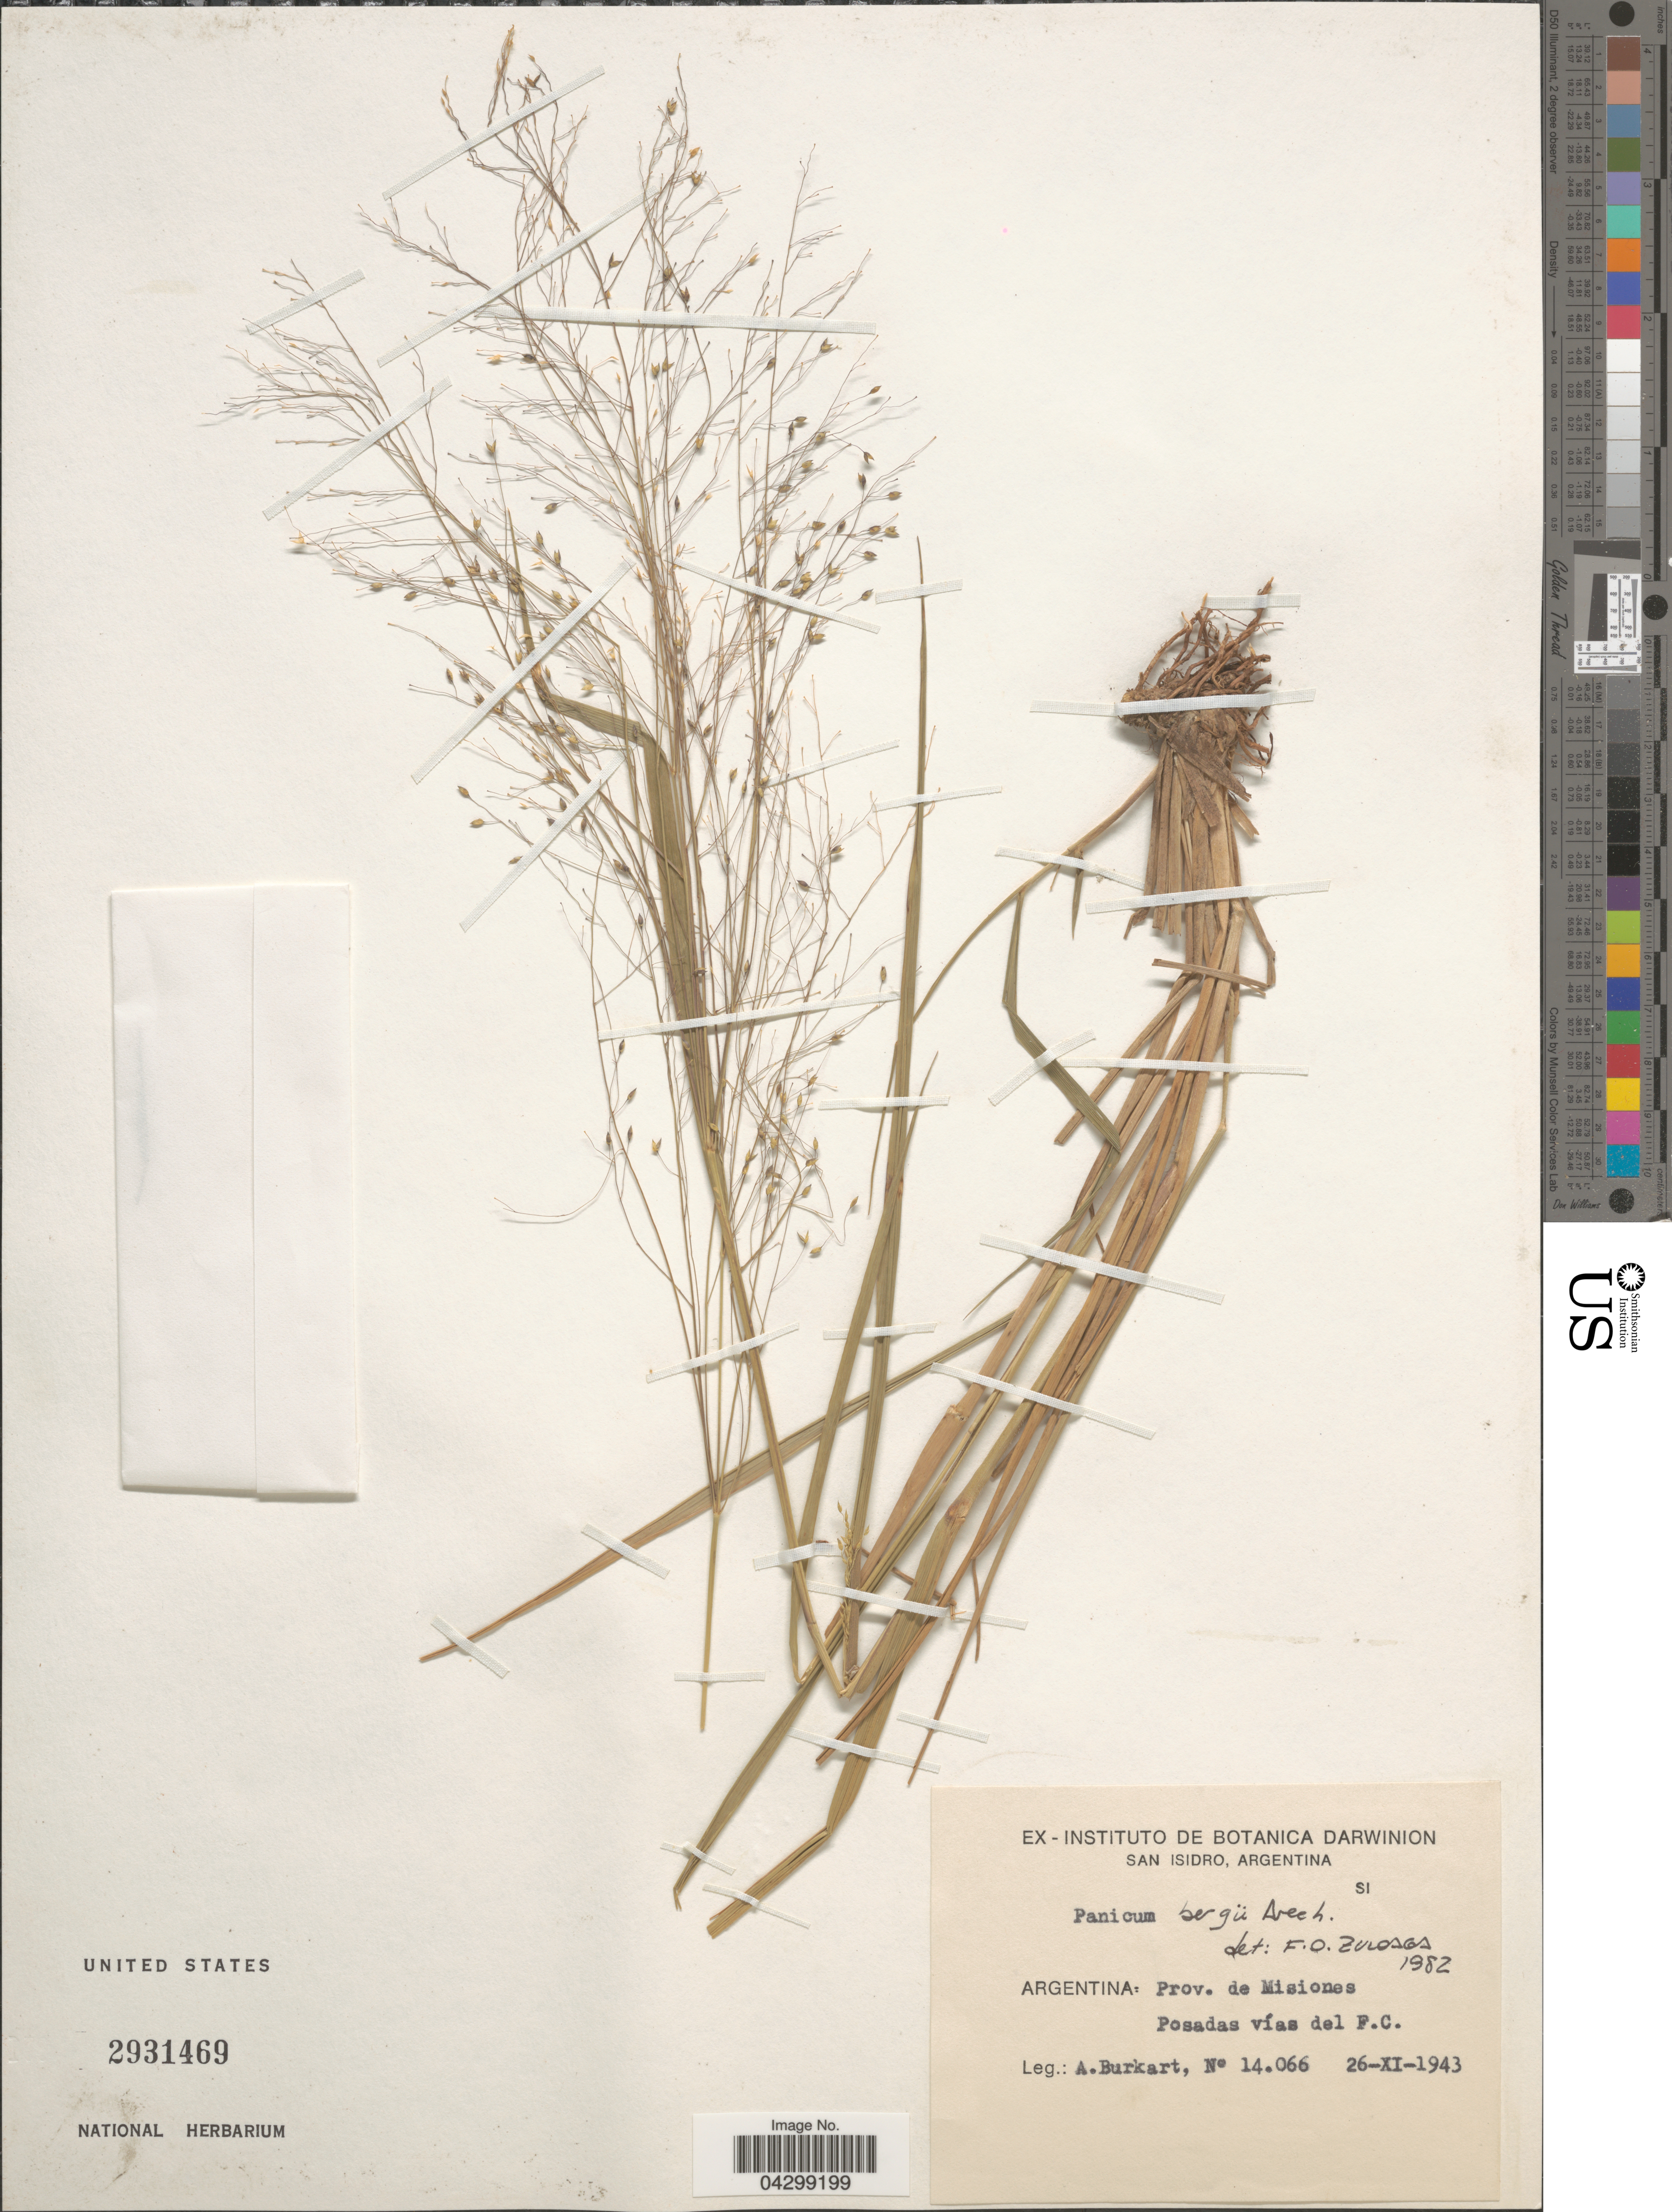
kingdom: Plantae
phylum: Tracheophyta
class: Liliopsida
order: Poales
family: Poaceae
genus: Panicum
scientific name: Panicum bergii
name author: Arechav.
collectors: A. E. Burkart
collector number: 14066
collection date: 1943-11-26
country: Argentina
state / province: Misiones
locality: Posadas vías del F.C.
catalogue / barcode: US 2931469